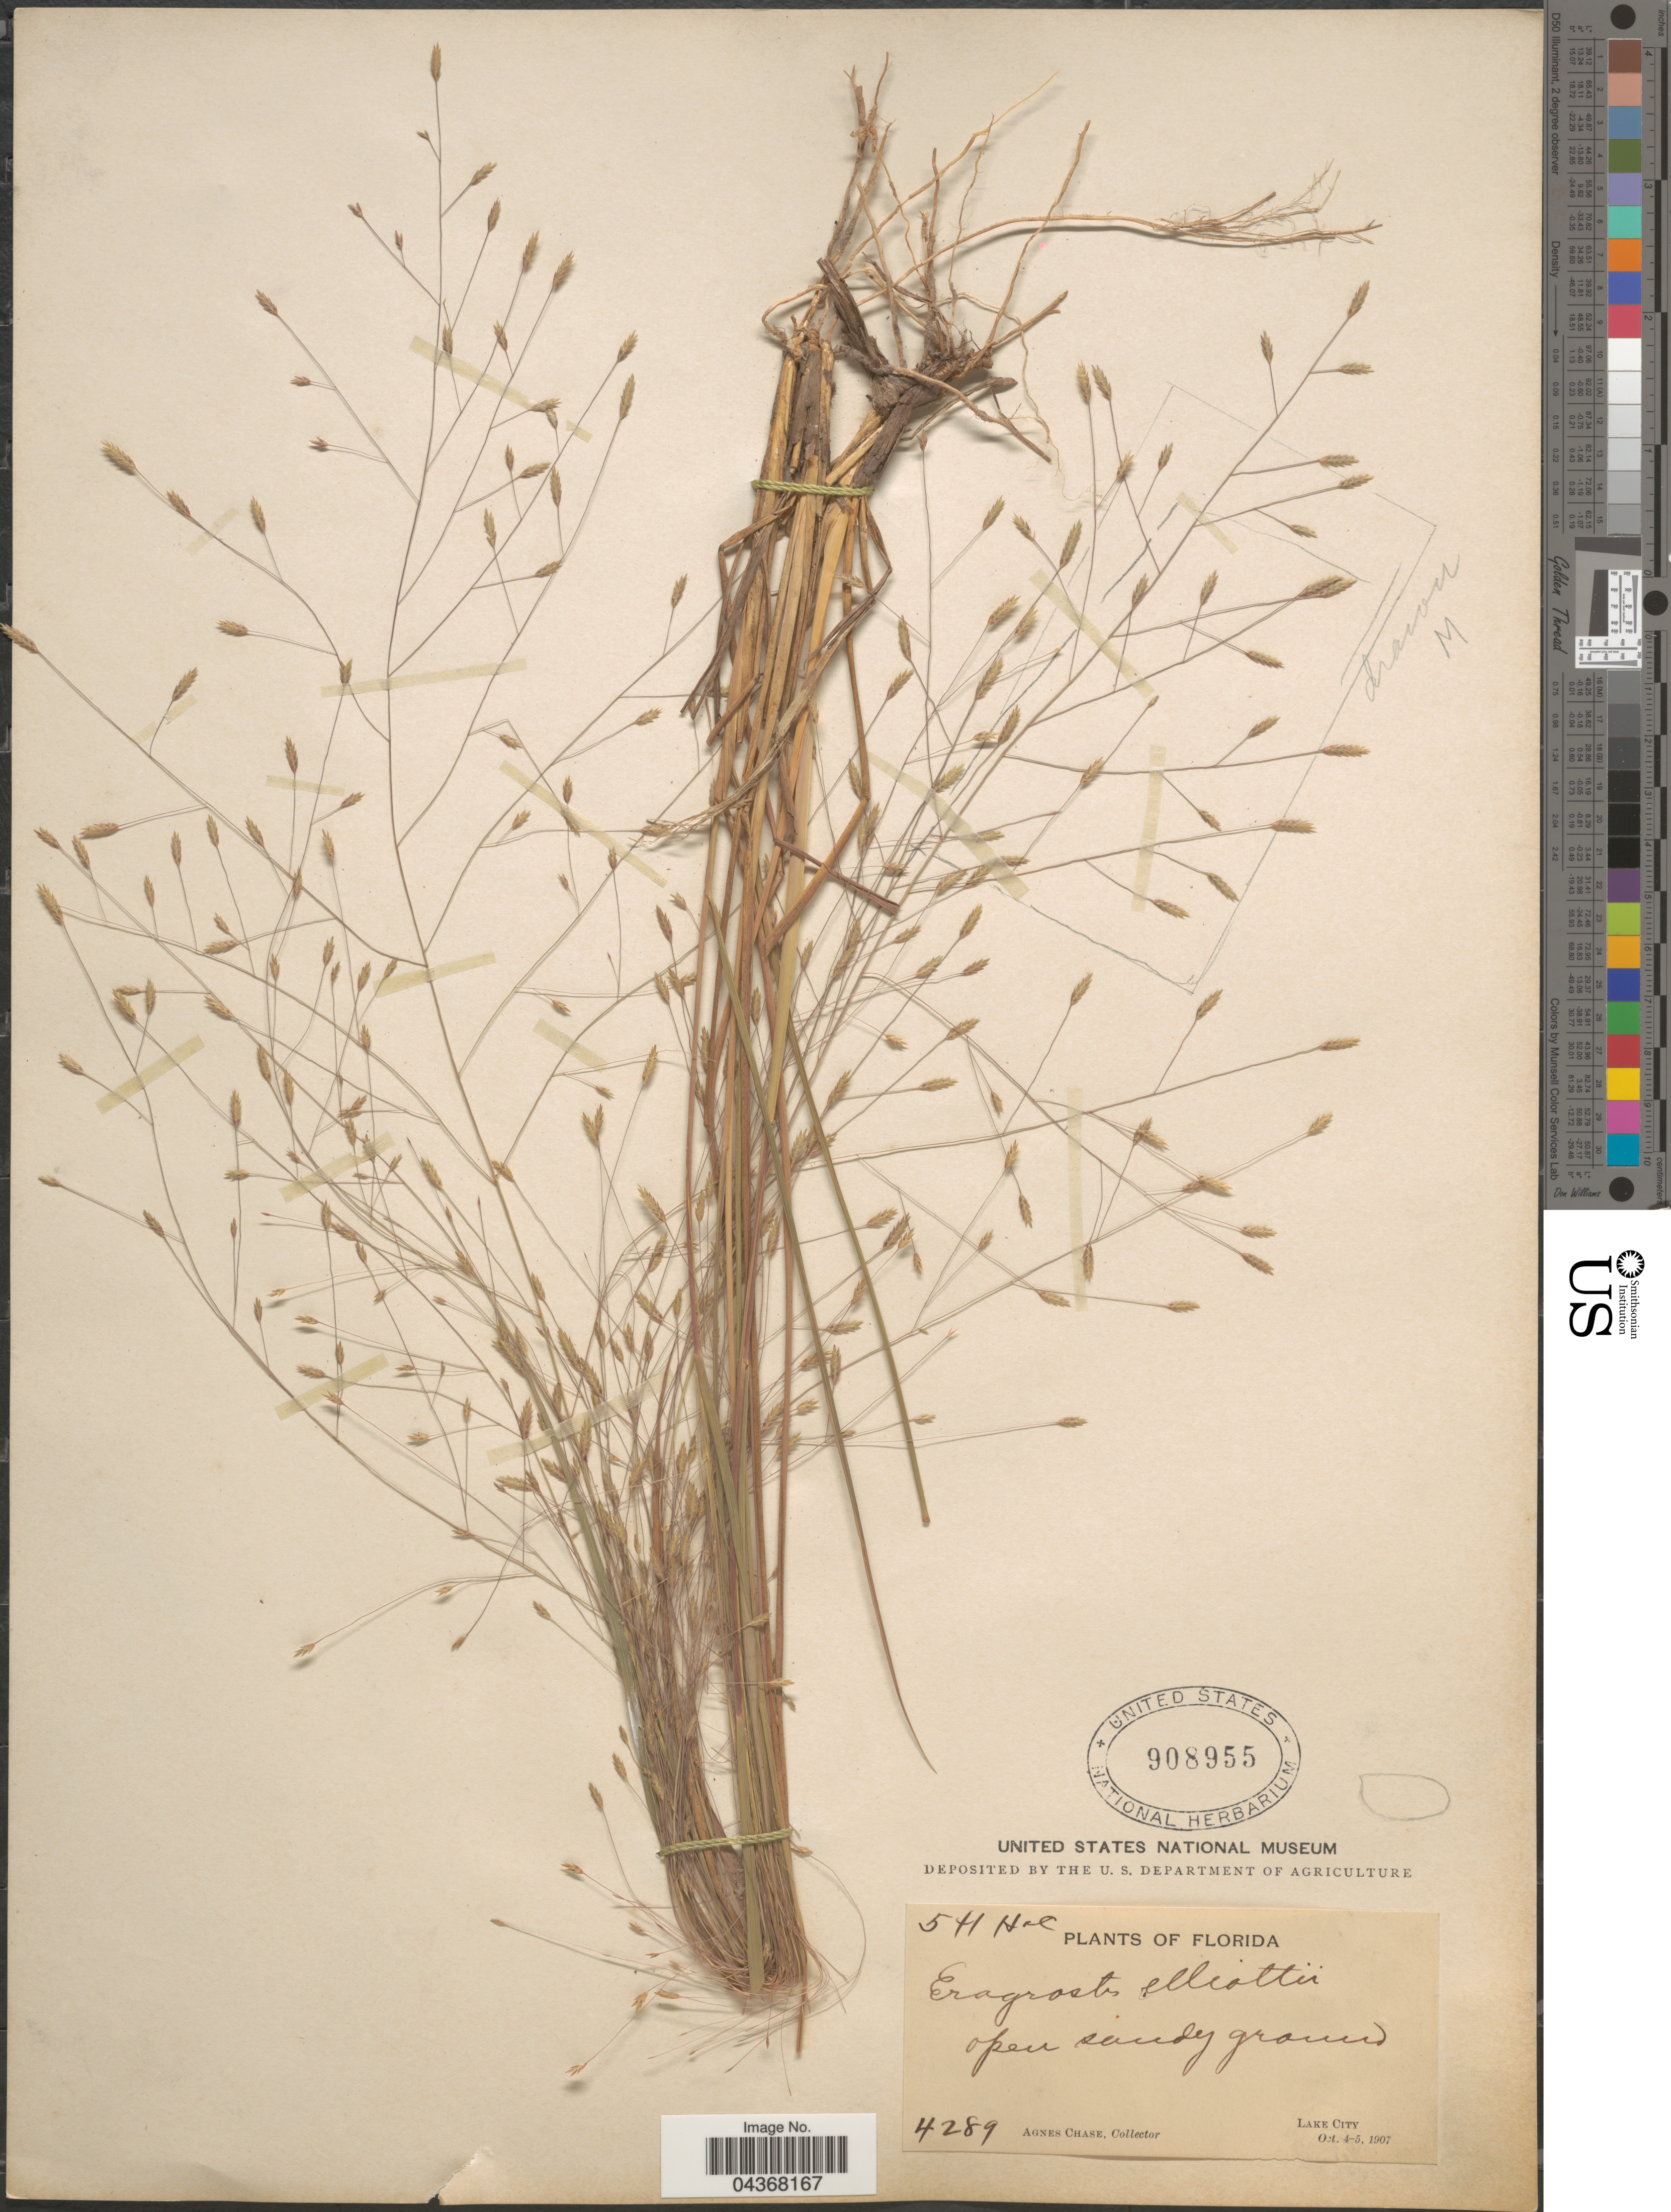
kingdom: Plantae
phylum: Tracheophyta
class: Liliopsida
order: Poales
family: Poaceae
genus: Eragrostis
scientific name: Eragrostis elliottii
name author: S. Watson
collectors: A. Chase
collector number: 4289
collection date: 1907-10-04/1907-10-05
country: United States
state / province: Florida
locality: Lake City.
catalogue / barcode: US 908955